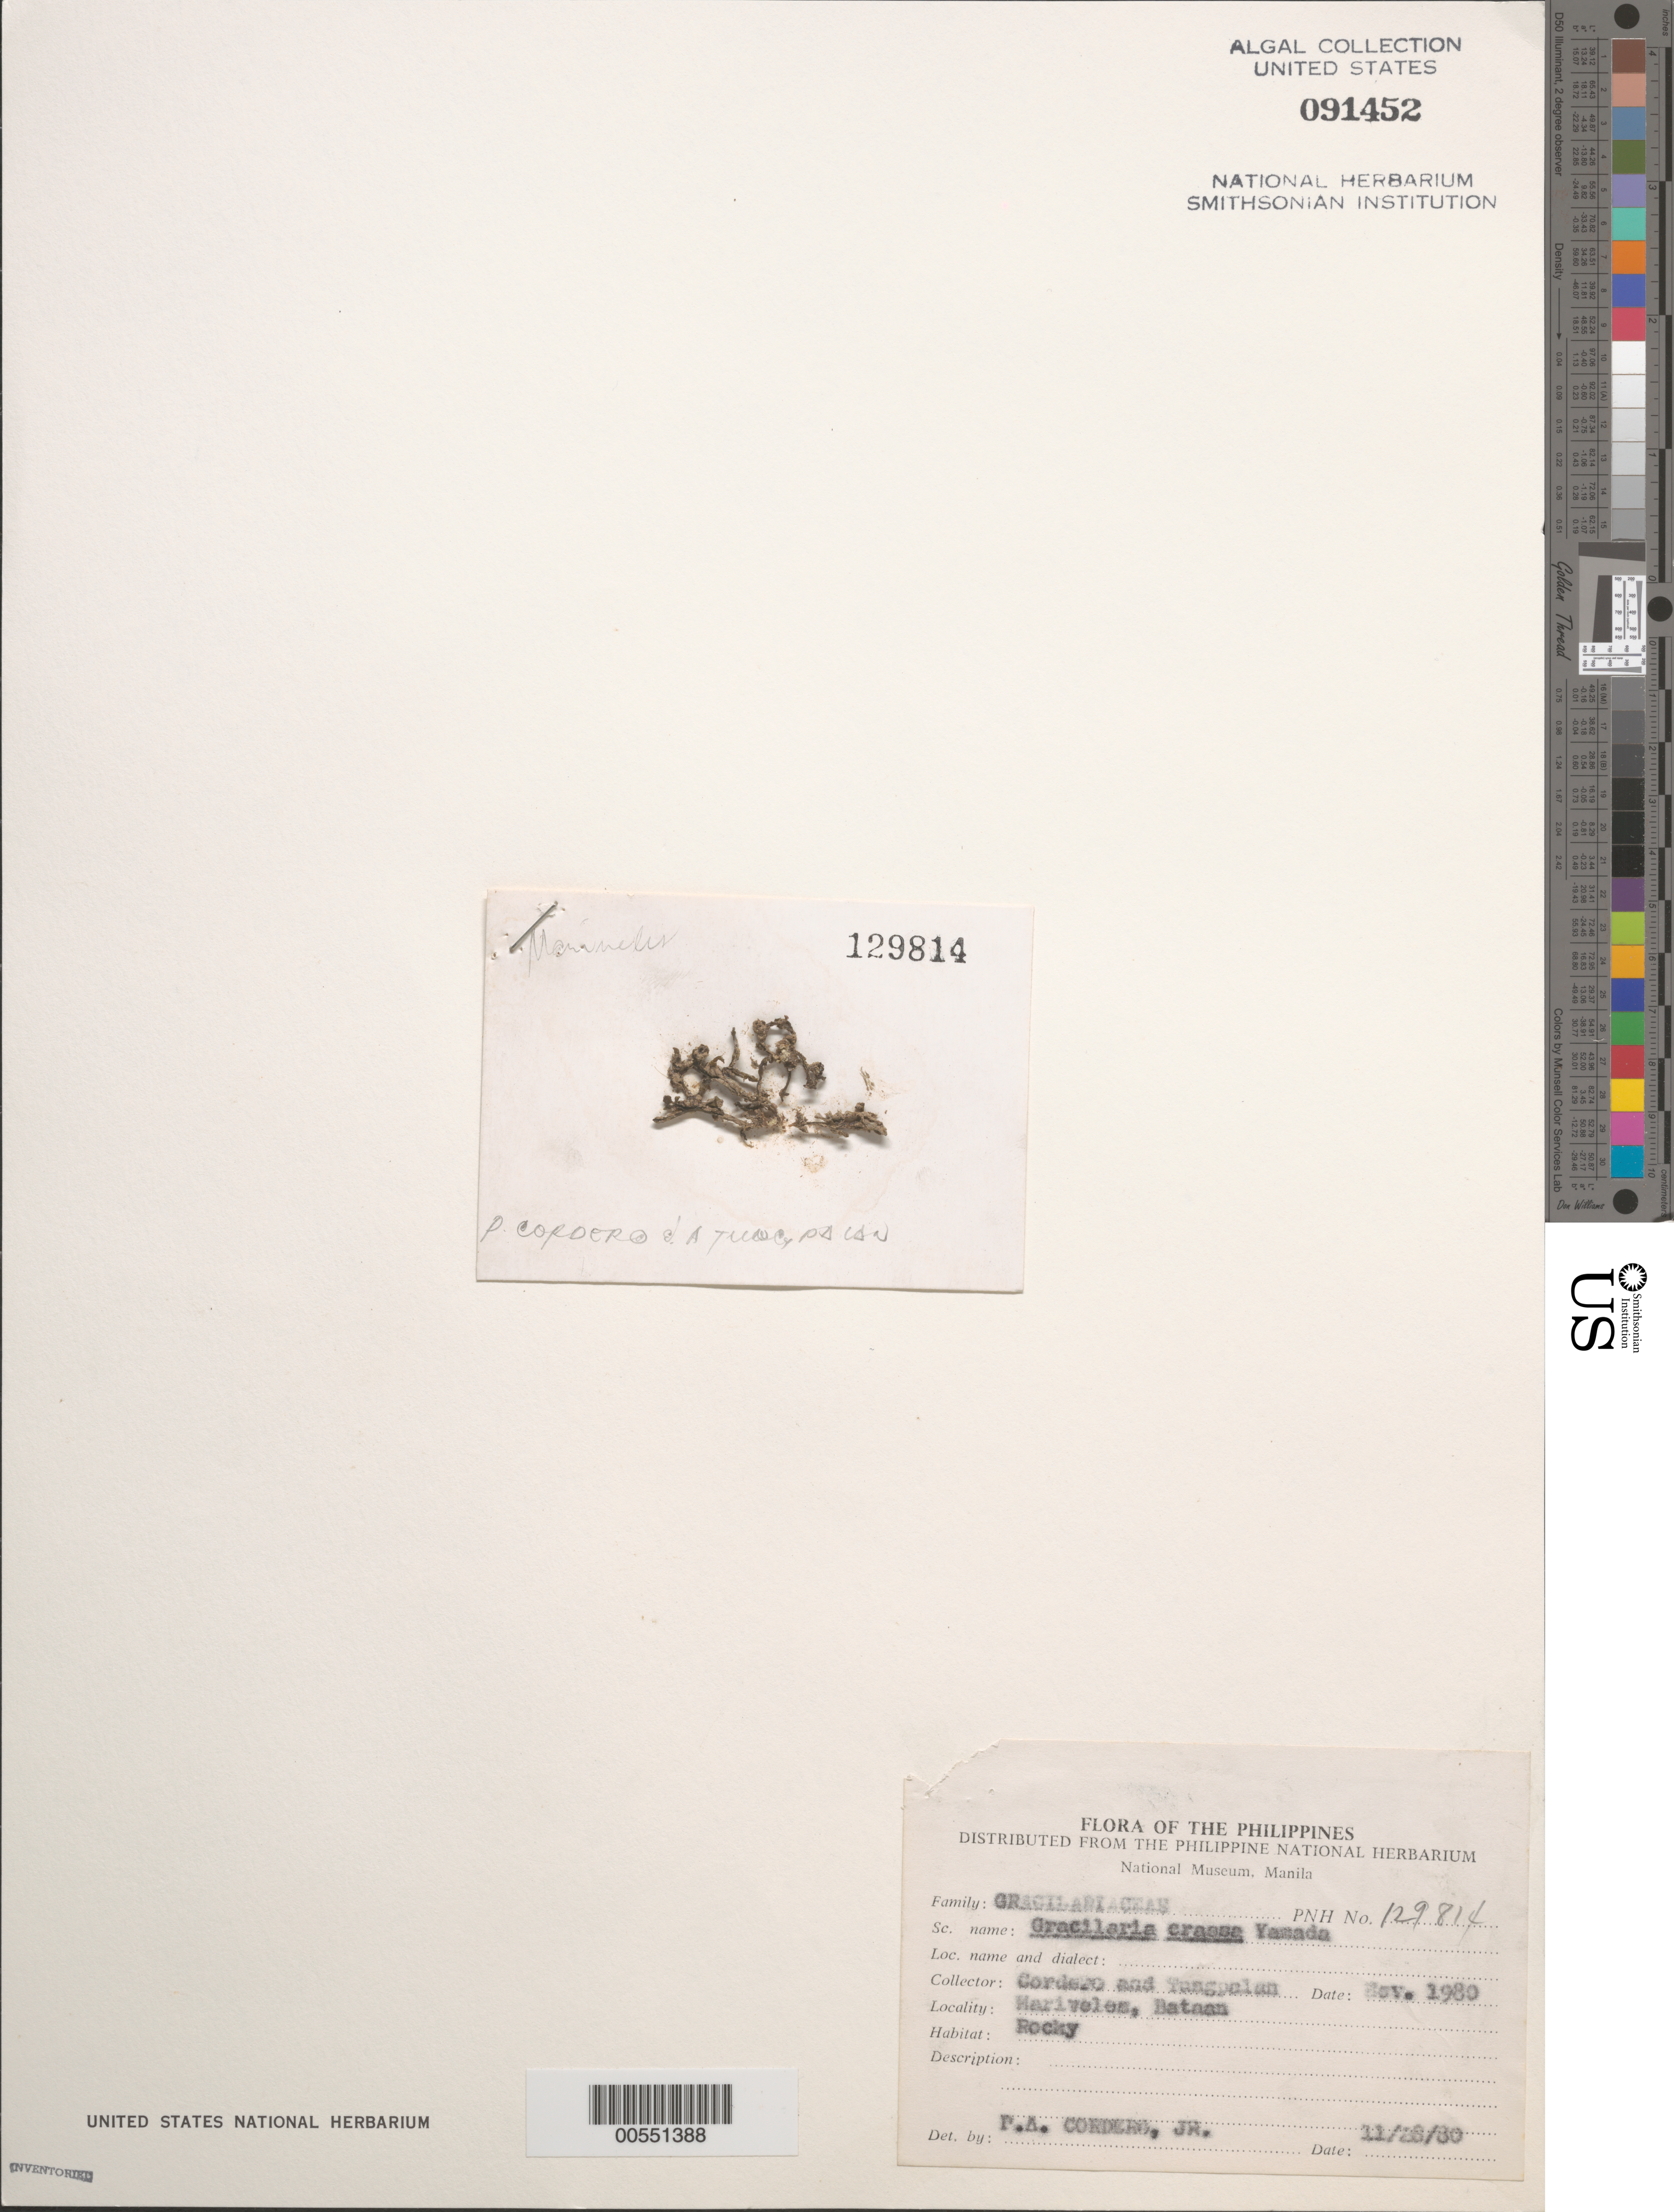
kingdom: Plantae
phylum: Rhodophyta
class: Florideophyceae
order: Gracilariales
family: Gracilariaceae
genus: Gracilaria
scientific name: Gracilaria canaliculata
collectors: P. A. Cordero & A. Tungpalan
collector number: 129814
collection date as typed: Nov 1980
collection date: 1980-11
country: Philippines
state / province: Central Luzon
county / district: Bataan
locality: Mariveles, bataan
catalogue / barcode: US 91452